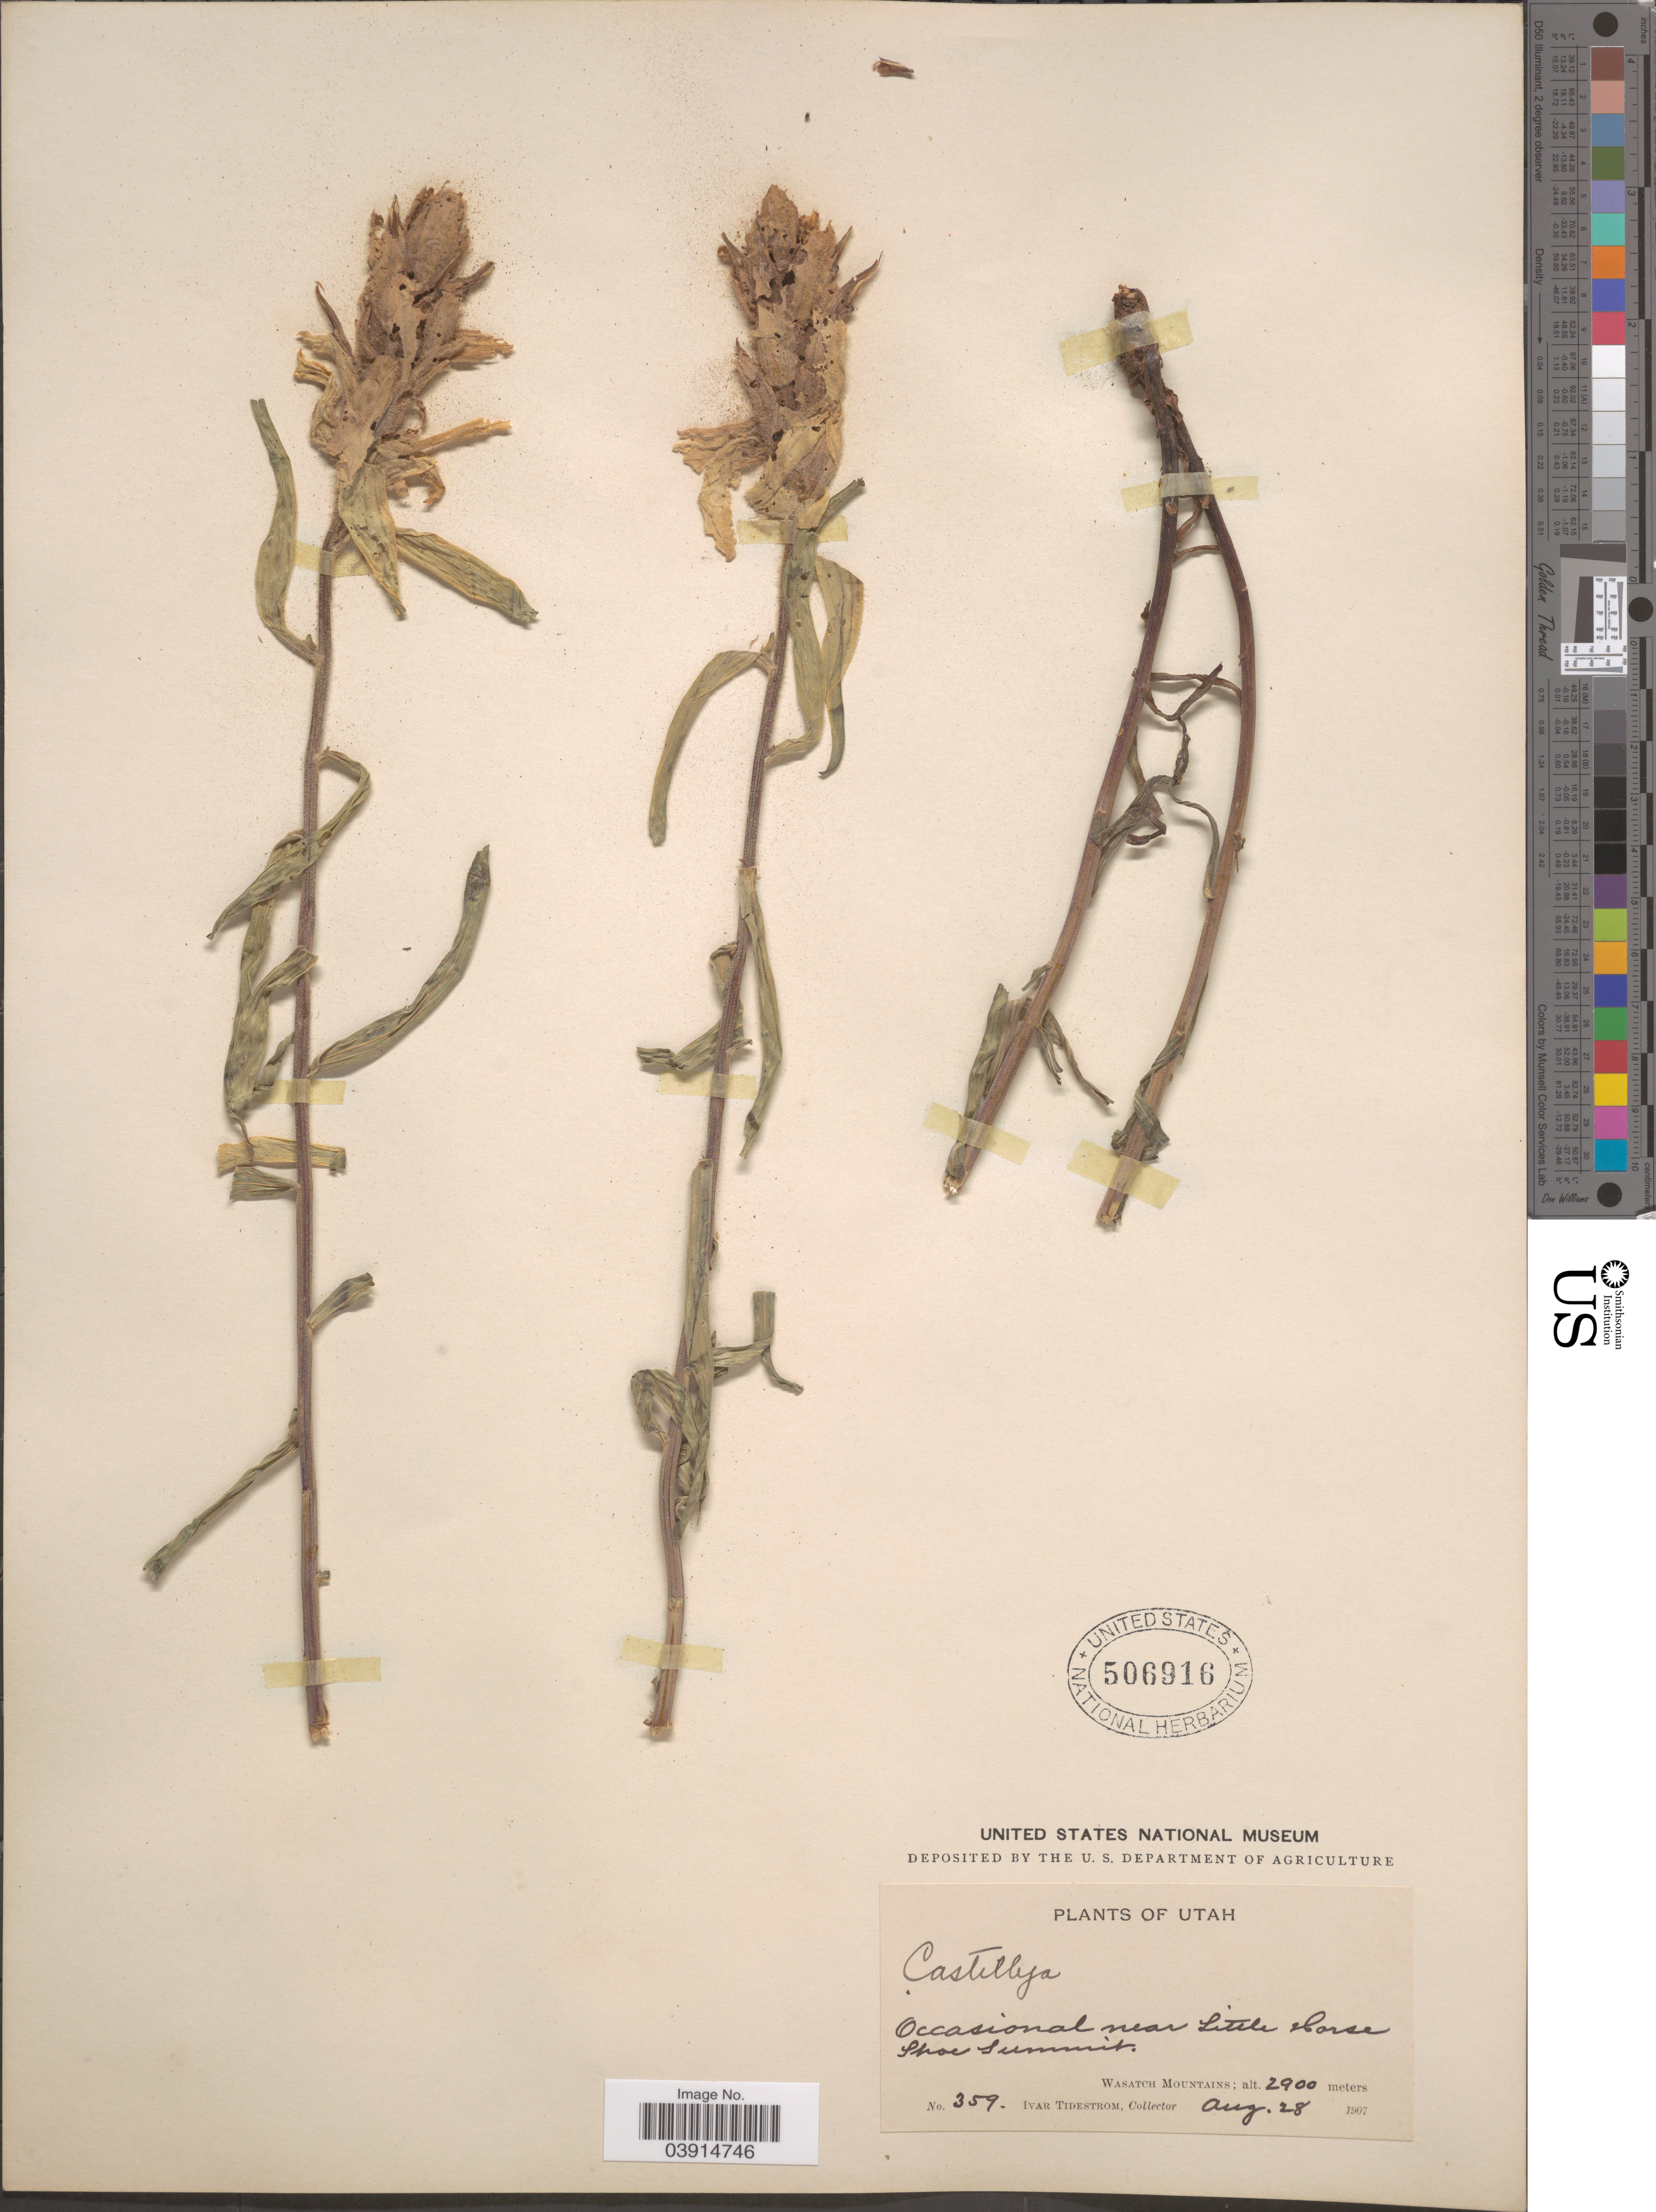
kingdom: Plantae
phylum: Tracheophyta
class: Magnoliopsida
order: Lamiales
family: Orobanchaceae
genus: Castilleja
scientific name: Castilleja sp.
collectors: I. F. Tidestrom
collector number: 359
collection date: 1907-08-28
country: United States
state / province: Utah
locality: Occasional near Little Horse Shoe Summit. Wasatch Mountains.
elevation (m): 2900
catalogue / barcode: US 506916